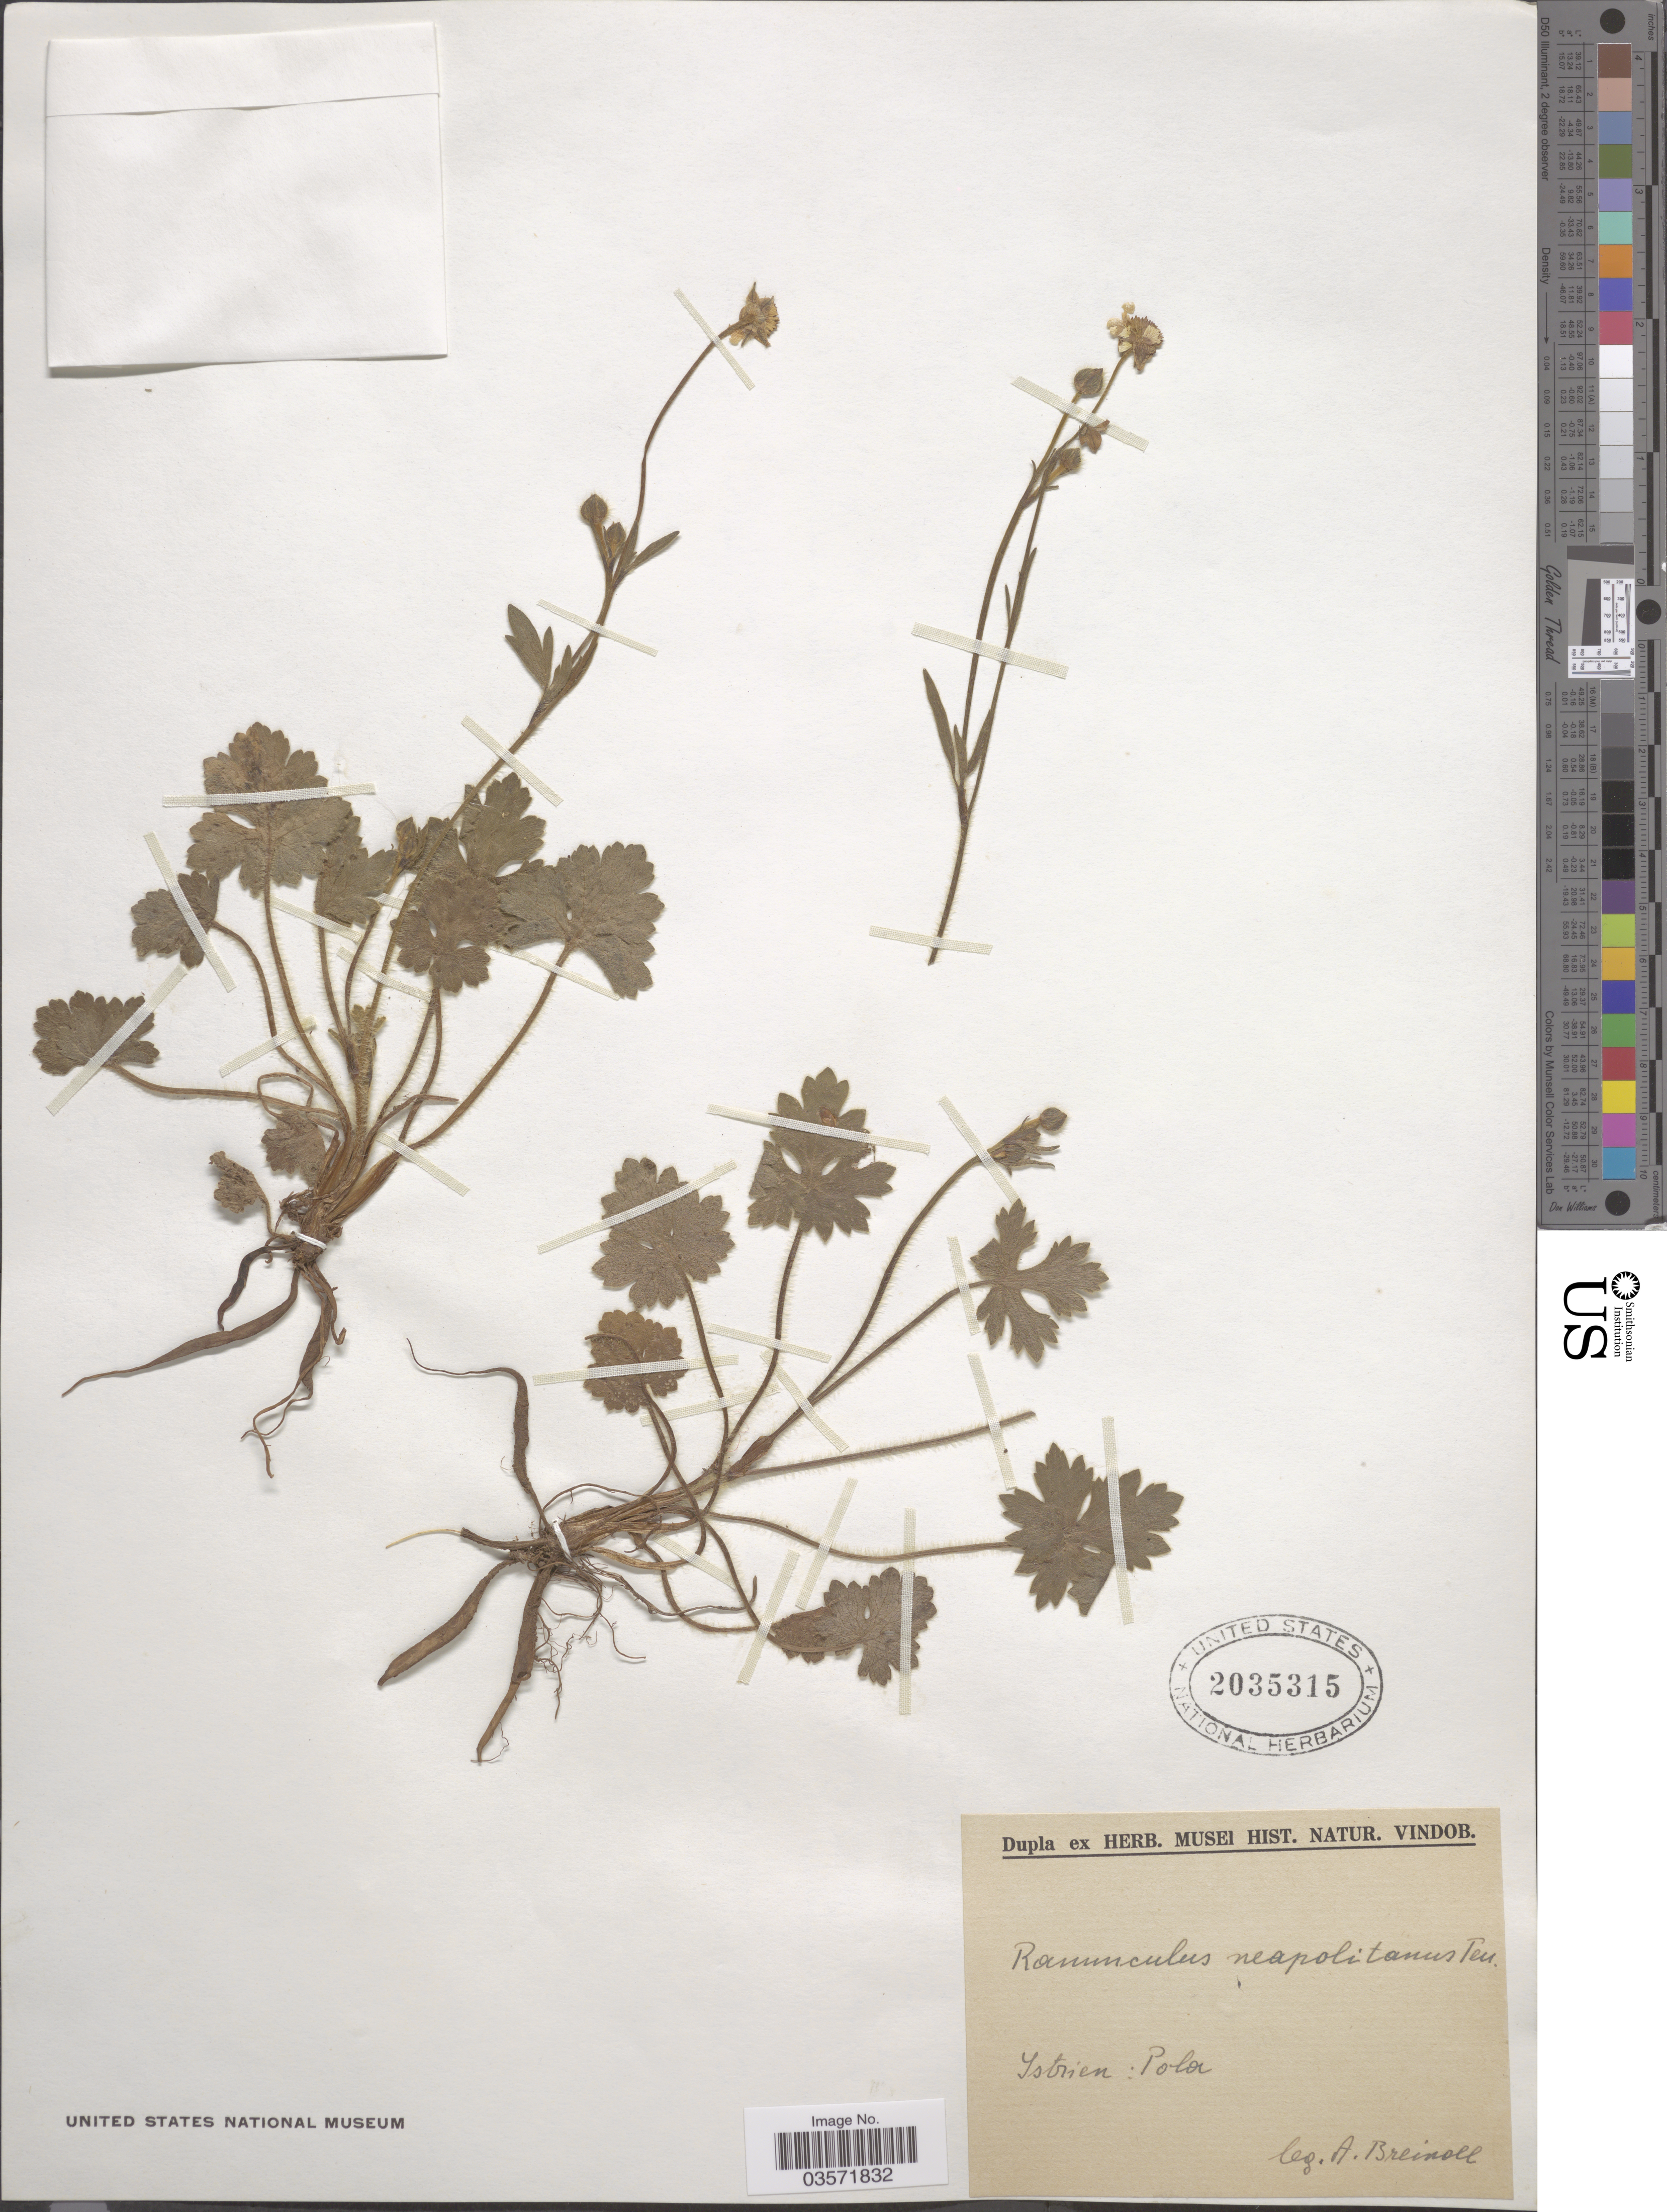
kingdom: Plantae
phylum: Tracheophyta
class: Magnoliopsida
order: Ranunculales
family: Ranunculaceae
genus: Ranunculus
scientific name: Ranunculus neapolitanus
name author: Ten.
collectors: A. Breinoll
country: Croatia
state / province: Istria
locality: Istrien: Pola.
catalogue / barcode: US 2035315